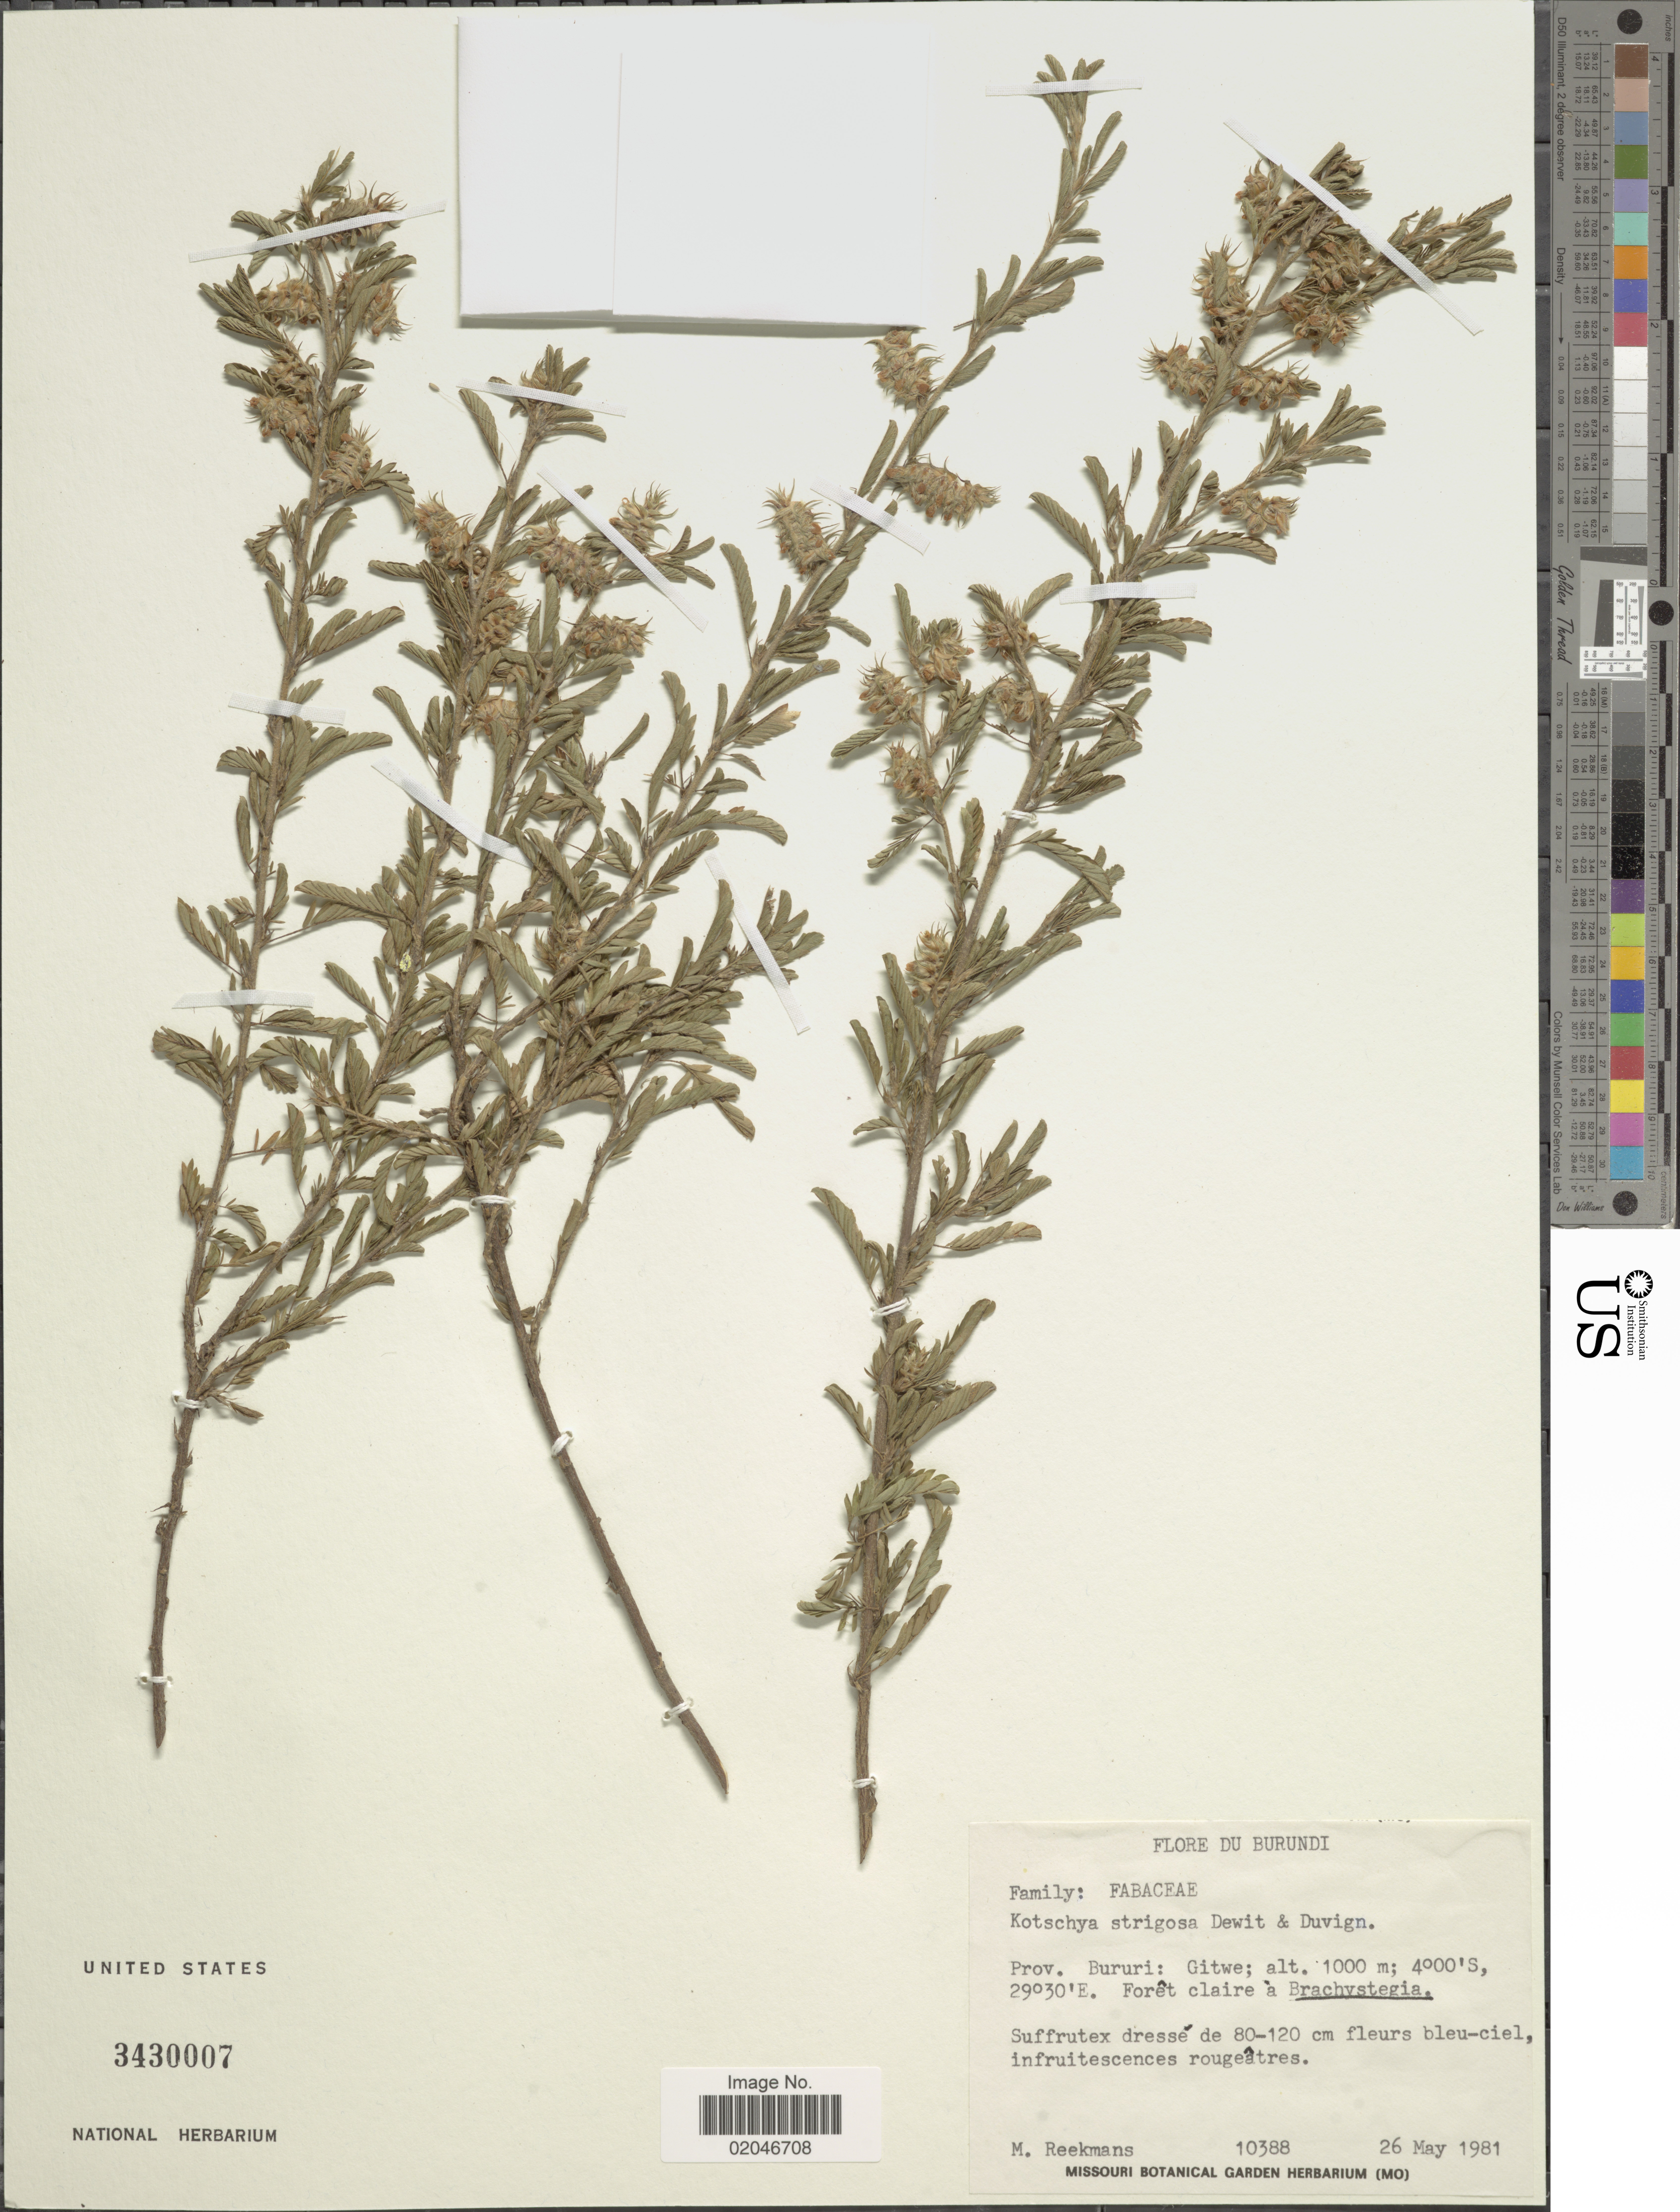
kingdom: Plantae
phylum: Tracheophyta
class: Magnoliopsida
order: Fabales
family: Fabaceae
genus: Kotschya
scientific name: Kotschya strigosa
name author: (Benth.) Dewit & P.A. Duvign.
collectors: M. Reekmans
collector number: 10388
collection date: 1981-05-26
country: Burundi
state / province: Bururi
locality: Gitwenge; Forêt claire à Brachystegia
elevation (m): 1000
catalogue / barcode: US 3430007